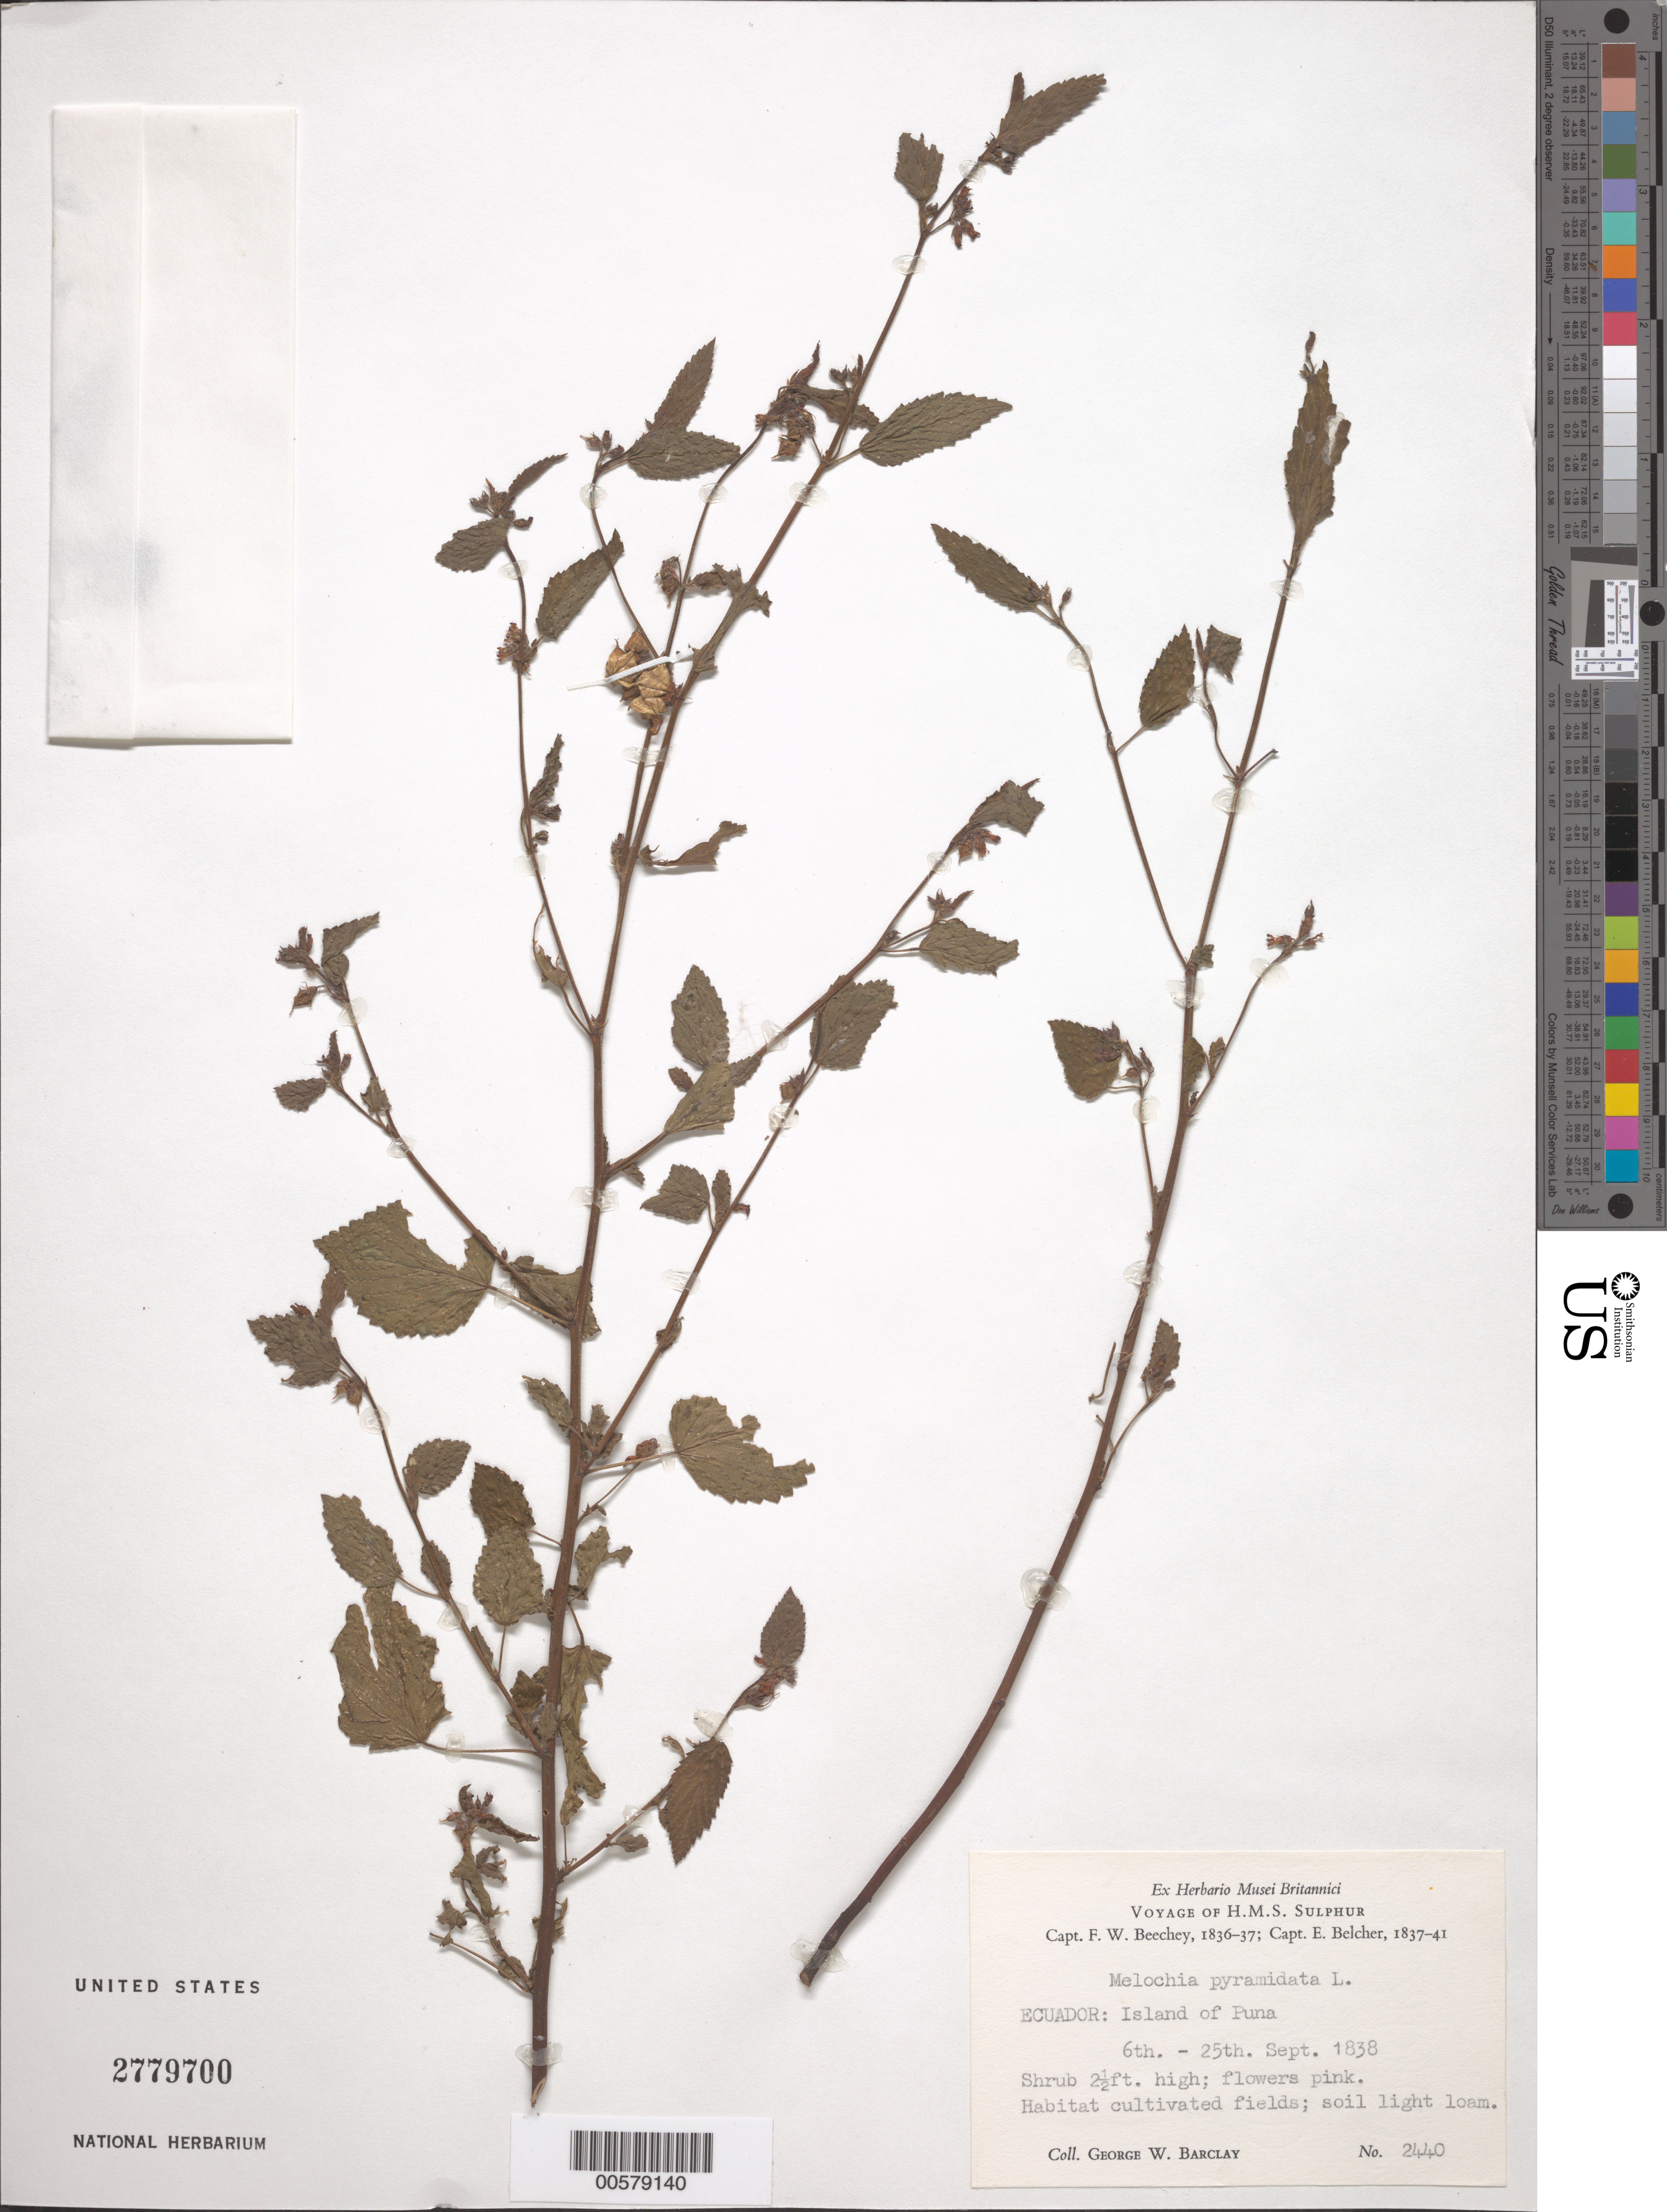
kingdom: Plantae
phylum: Tracheophyta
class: Magnoliopsida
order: Malvales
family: Malvaceae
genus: Melochia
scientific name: Melochia pyramidata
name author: L.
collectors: G. W. Barclay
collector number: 2440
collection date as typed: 06 Sep 1836 to 25 Sep 1836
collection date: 1836-09-06/1836-09-25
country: Ecuador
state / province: Guayas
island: Isla Puná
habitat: Cultivated fields, soil light loam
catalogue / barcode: US 2779700